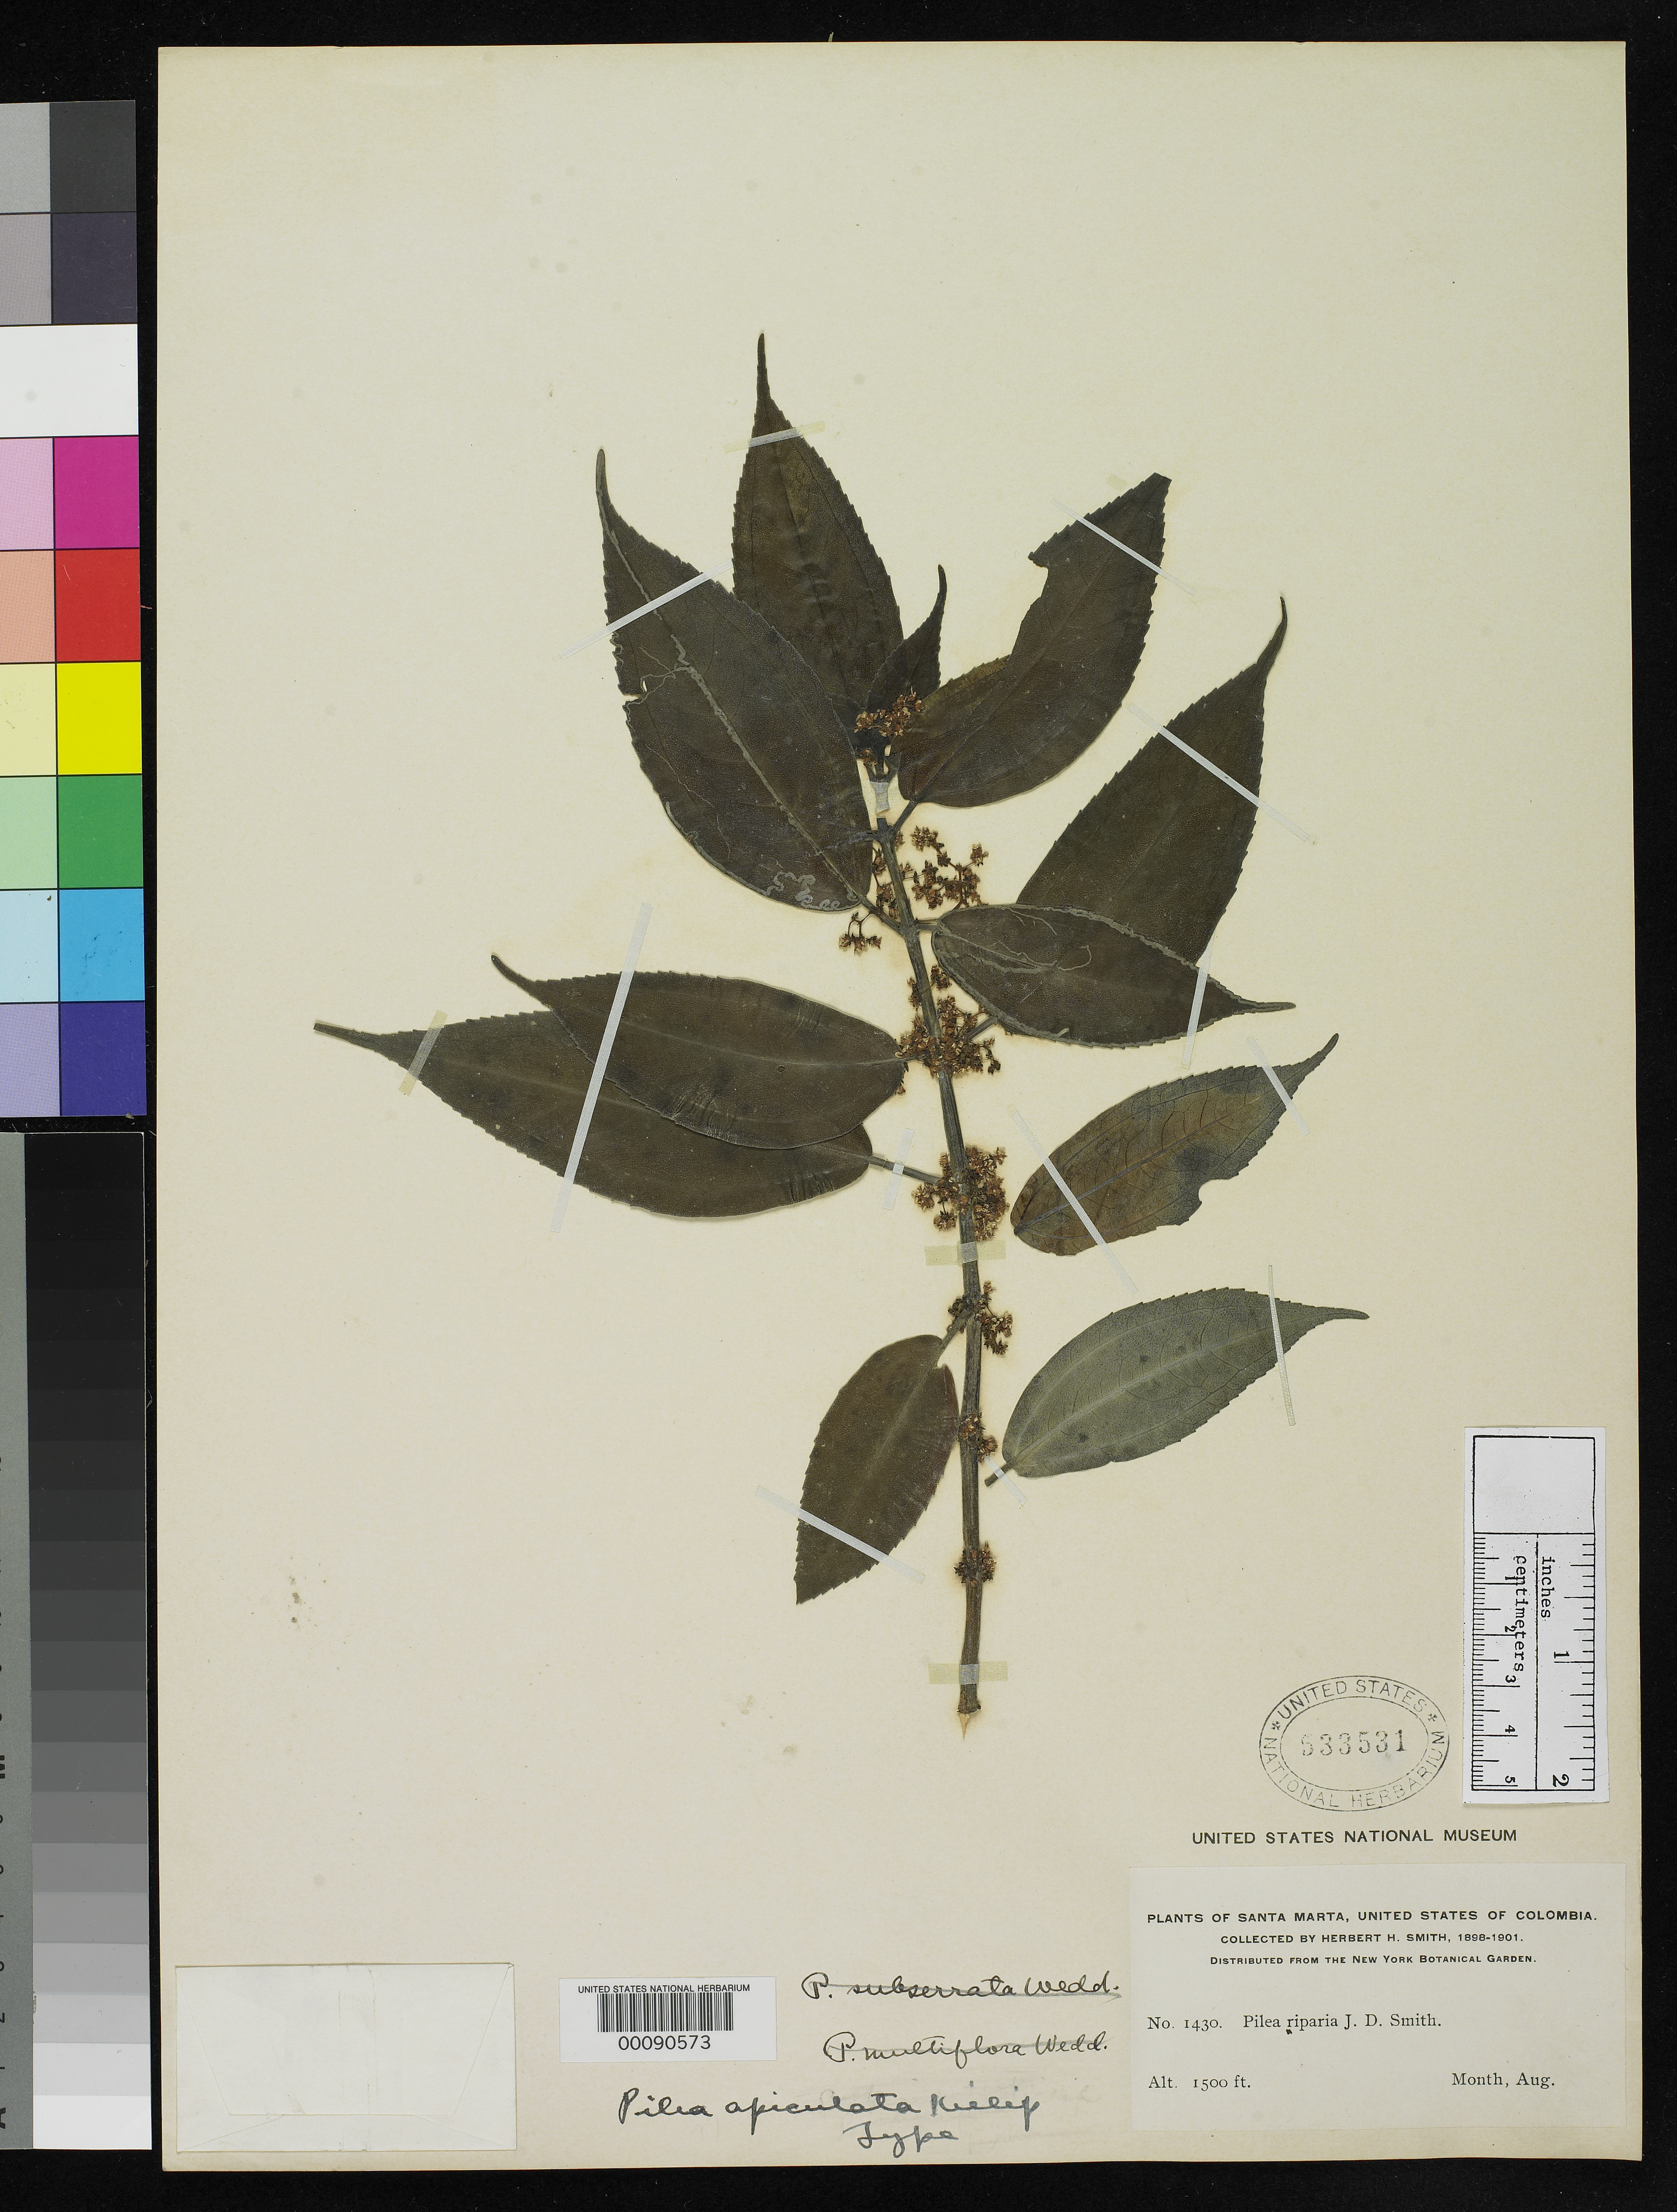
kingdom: Plantae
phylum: Tracheophyta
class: Magnoliopsida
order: Rosales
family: Urticaceae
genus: Pilea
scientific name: Pilea apiculata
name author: Killip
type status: Holotype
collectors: Herbert H. Smith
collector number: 1430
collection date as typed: Aug 1898 to -- Aug 1901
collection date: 1898-08/1901-08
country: Colombia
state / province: Magdalena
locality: Near Santa Marta, Rio Piedras.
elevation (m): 600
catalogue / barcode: US 533531